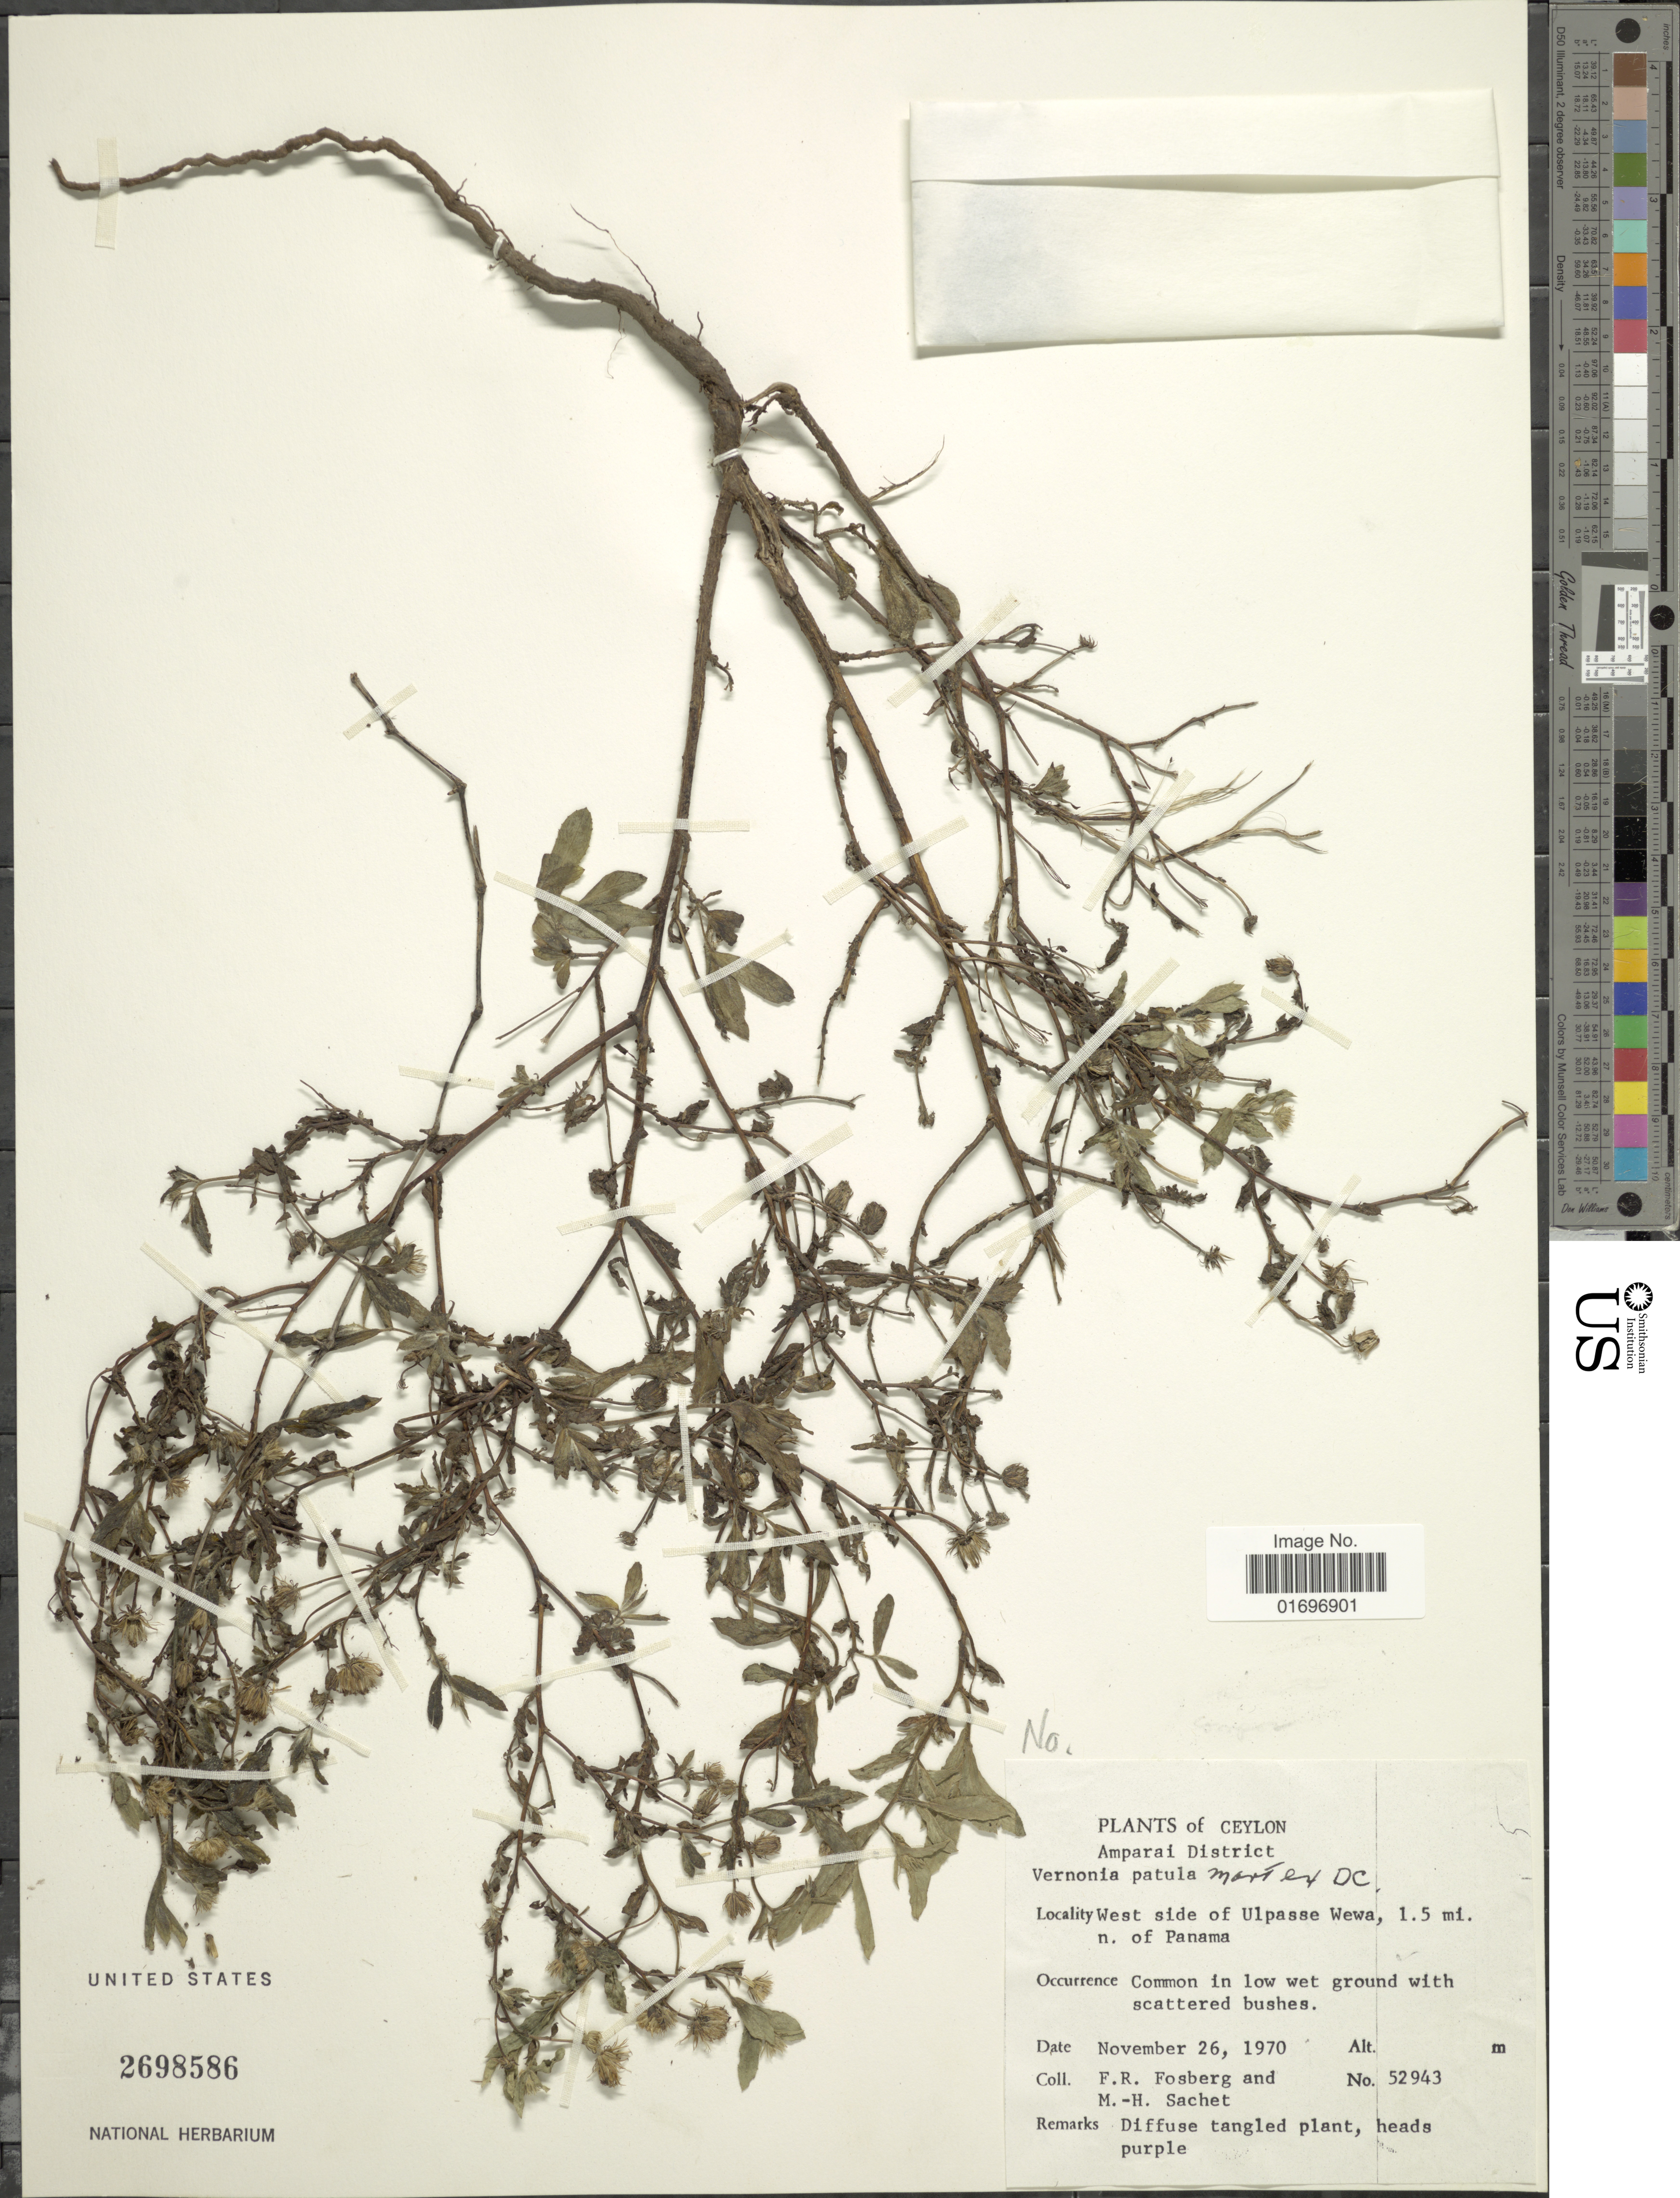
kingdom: Plantae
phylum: Tracheophyta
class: Magnoliopsida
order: Asterales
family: Asteraceae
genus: Aster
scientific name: Aster sp.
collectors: F. R. Fosberg & M.-H. Sachet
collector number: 52943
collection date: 1970-11-26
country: Sri Lanka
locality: Ceylon. Amparai District. West side of Ulpasse Wewa, 1.5 mi. n. of Parama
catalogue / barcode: US 2698586